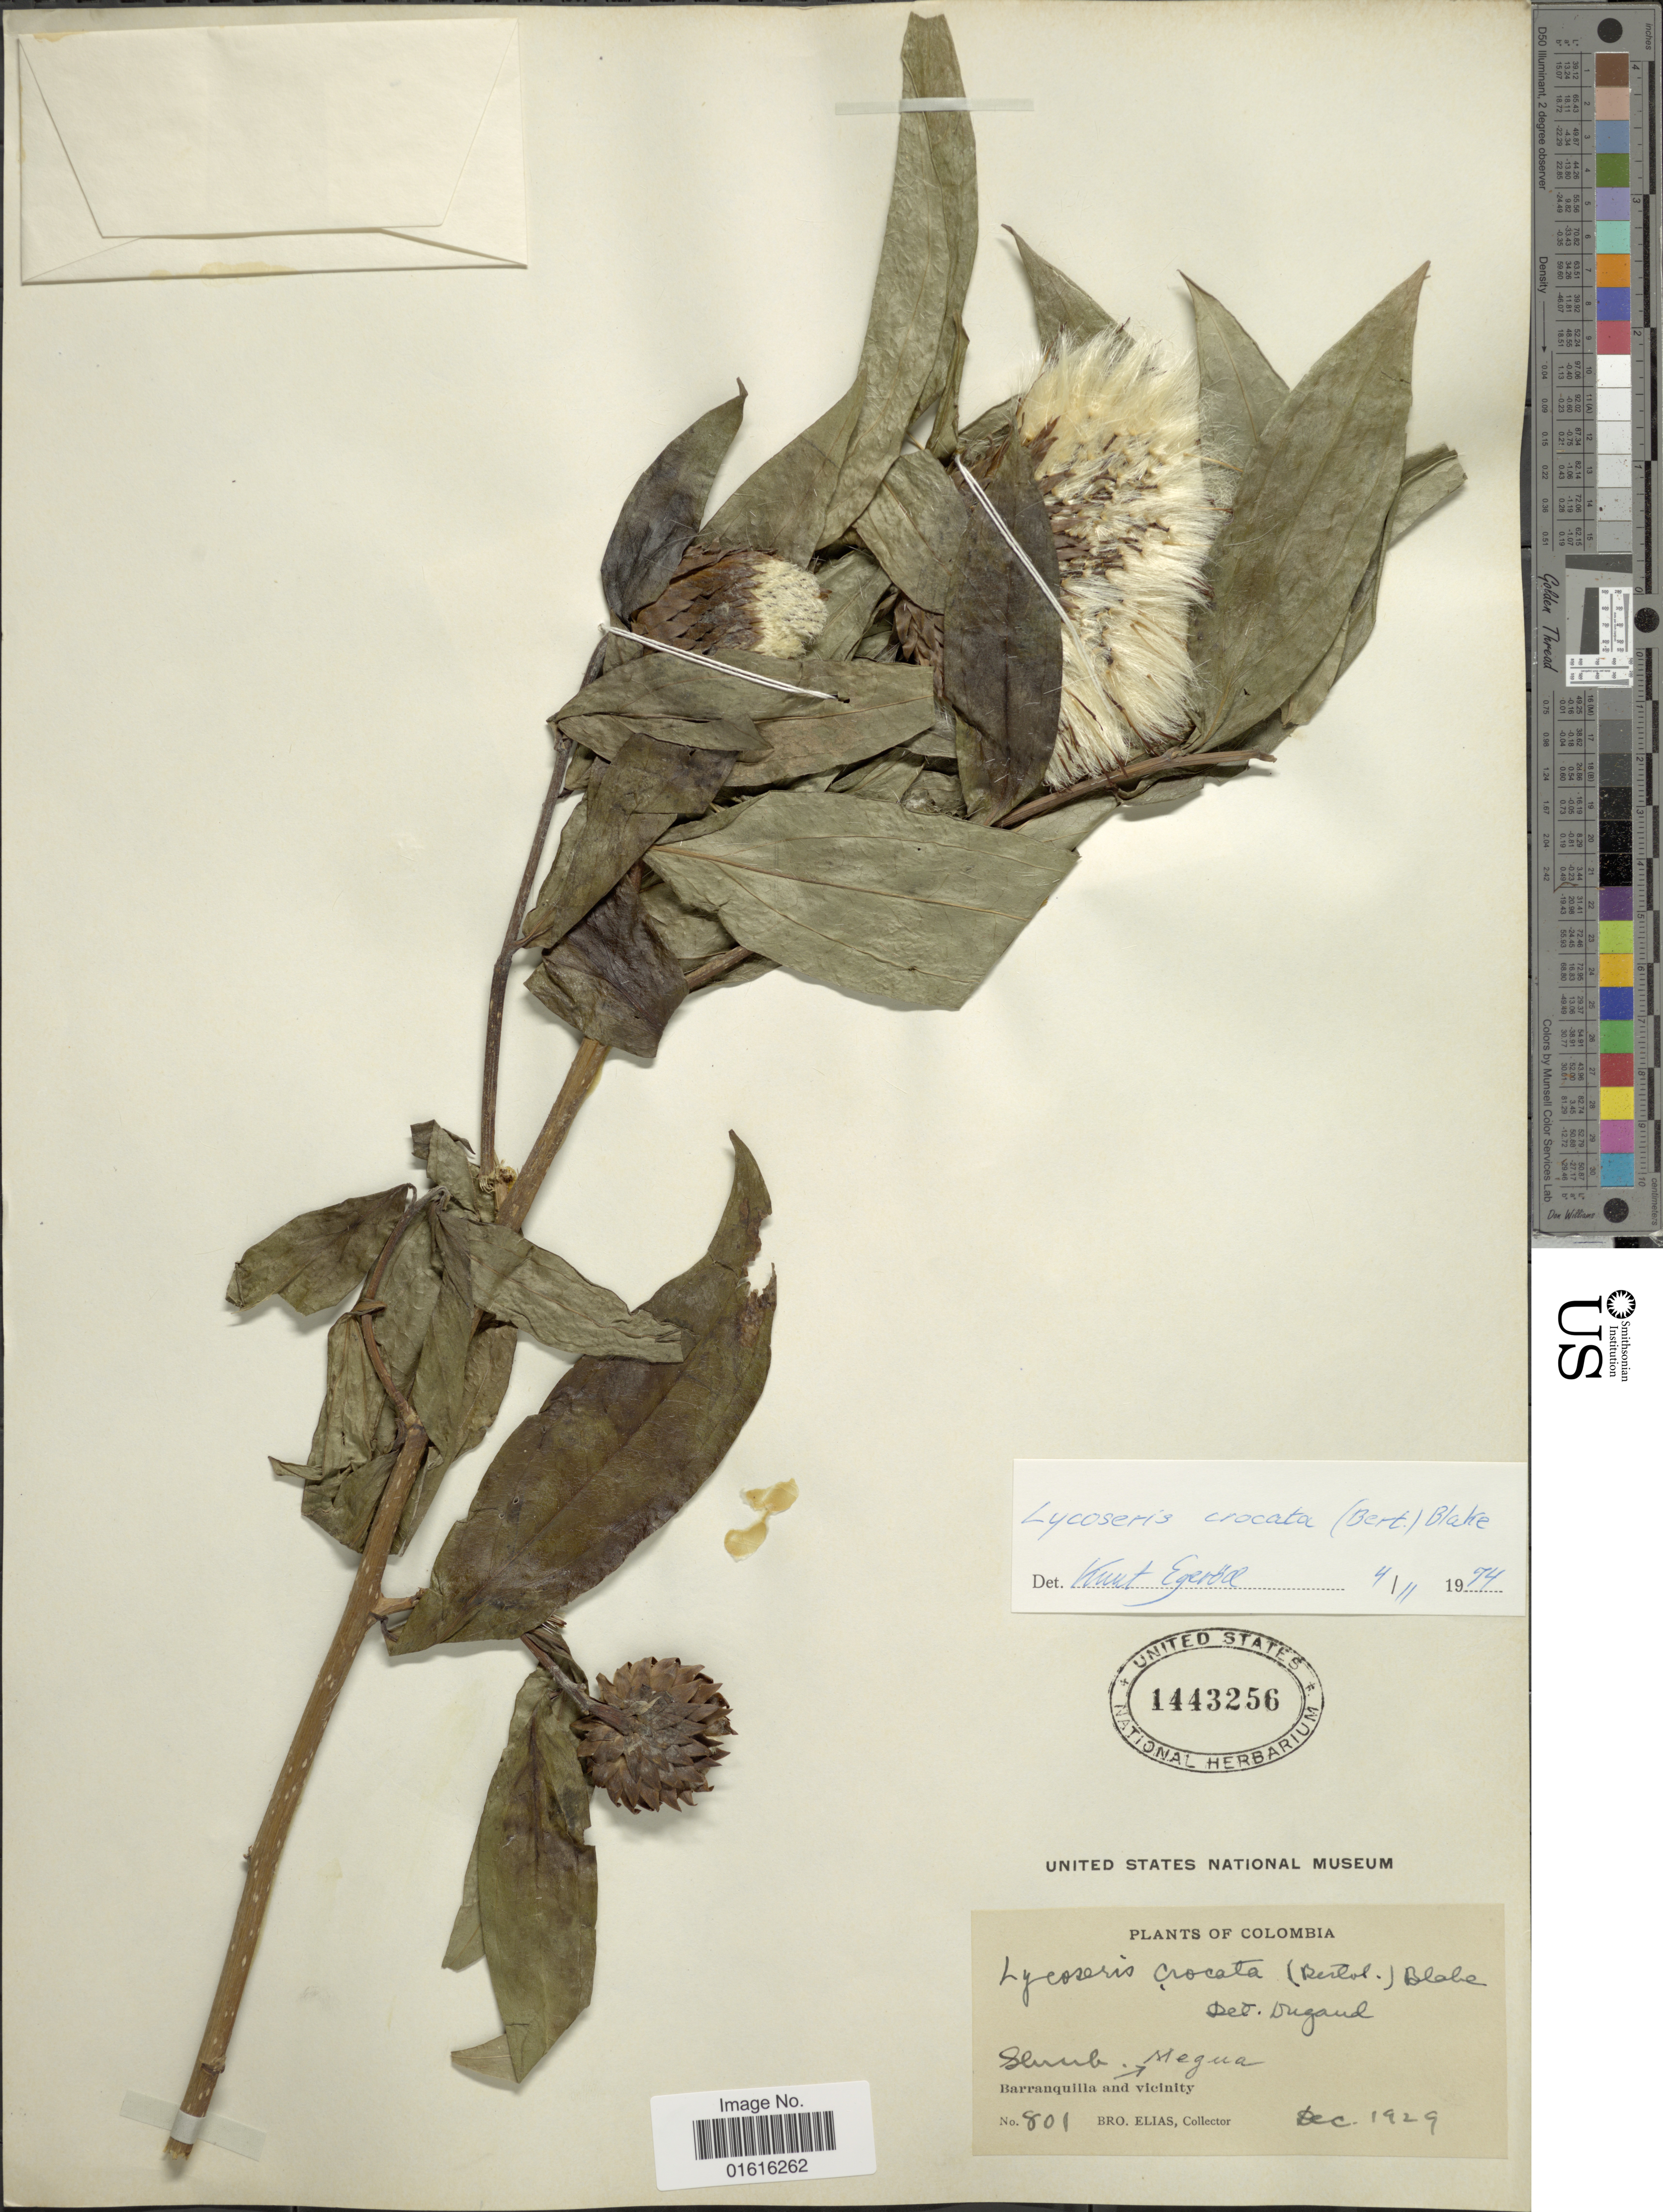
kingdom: Plantae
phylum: Tracheophyta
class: Magnoliopsida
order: Asterales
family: Asteraceae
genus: Lycoseris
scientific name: Lycoseris crocata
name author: S.F. Blake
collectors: Bro. Elias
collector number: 801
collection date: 1929-12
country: Colombia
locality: Barranquilla and vicinity.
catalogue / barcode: US 1443256